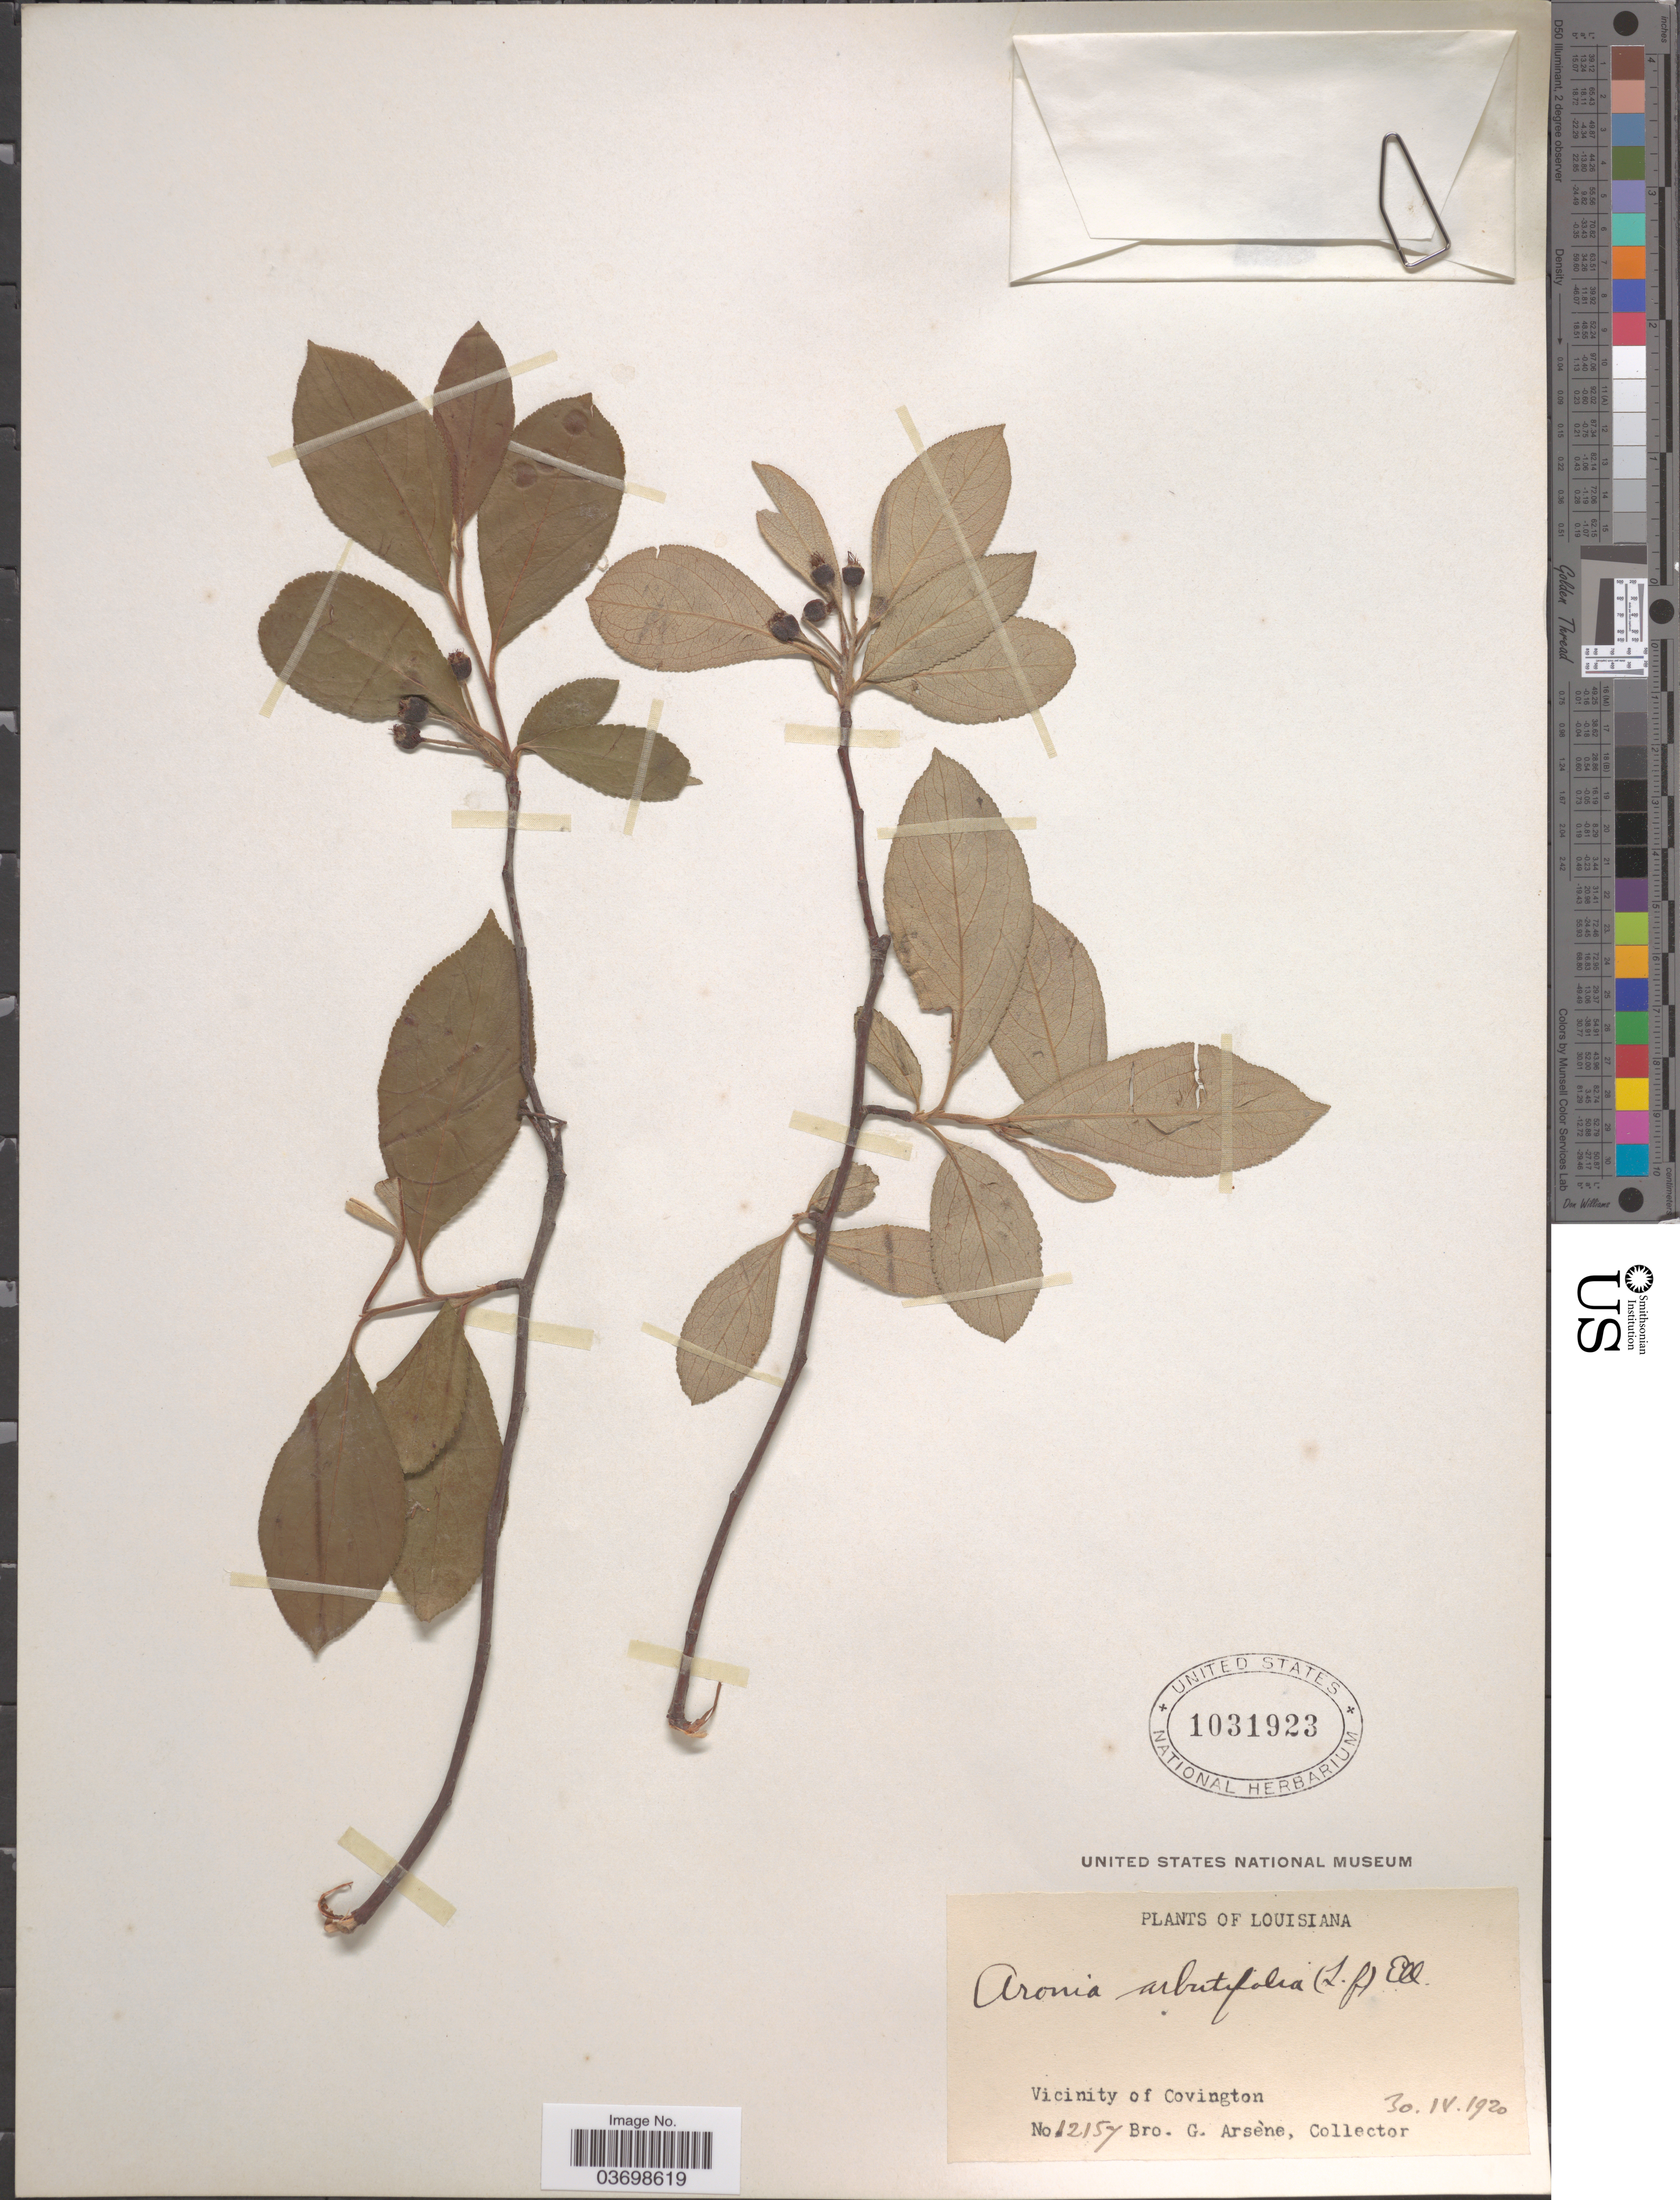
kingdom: Plantae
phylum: Tracheophyta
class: Magnoliopsida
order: Rosales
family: Rosaceae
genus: Aronia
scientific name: Aronia arbutifolia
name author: (L.) Pers.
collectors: Bro. G. Arsène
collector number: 12157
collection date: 1920-04-30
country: United States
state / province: Louisiana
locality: Vicinity of Covington.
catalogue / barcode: US 1031923